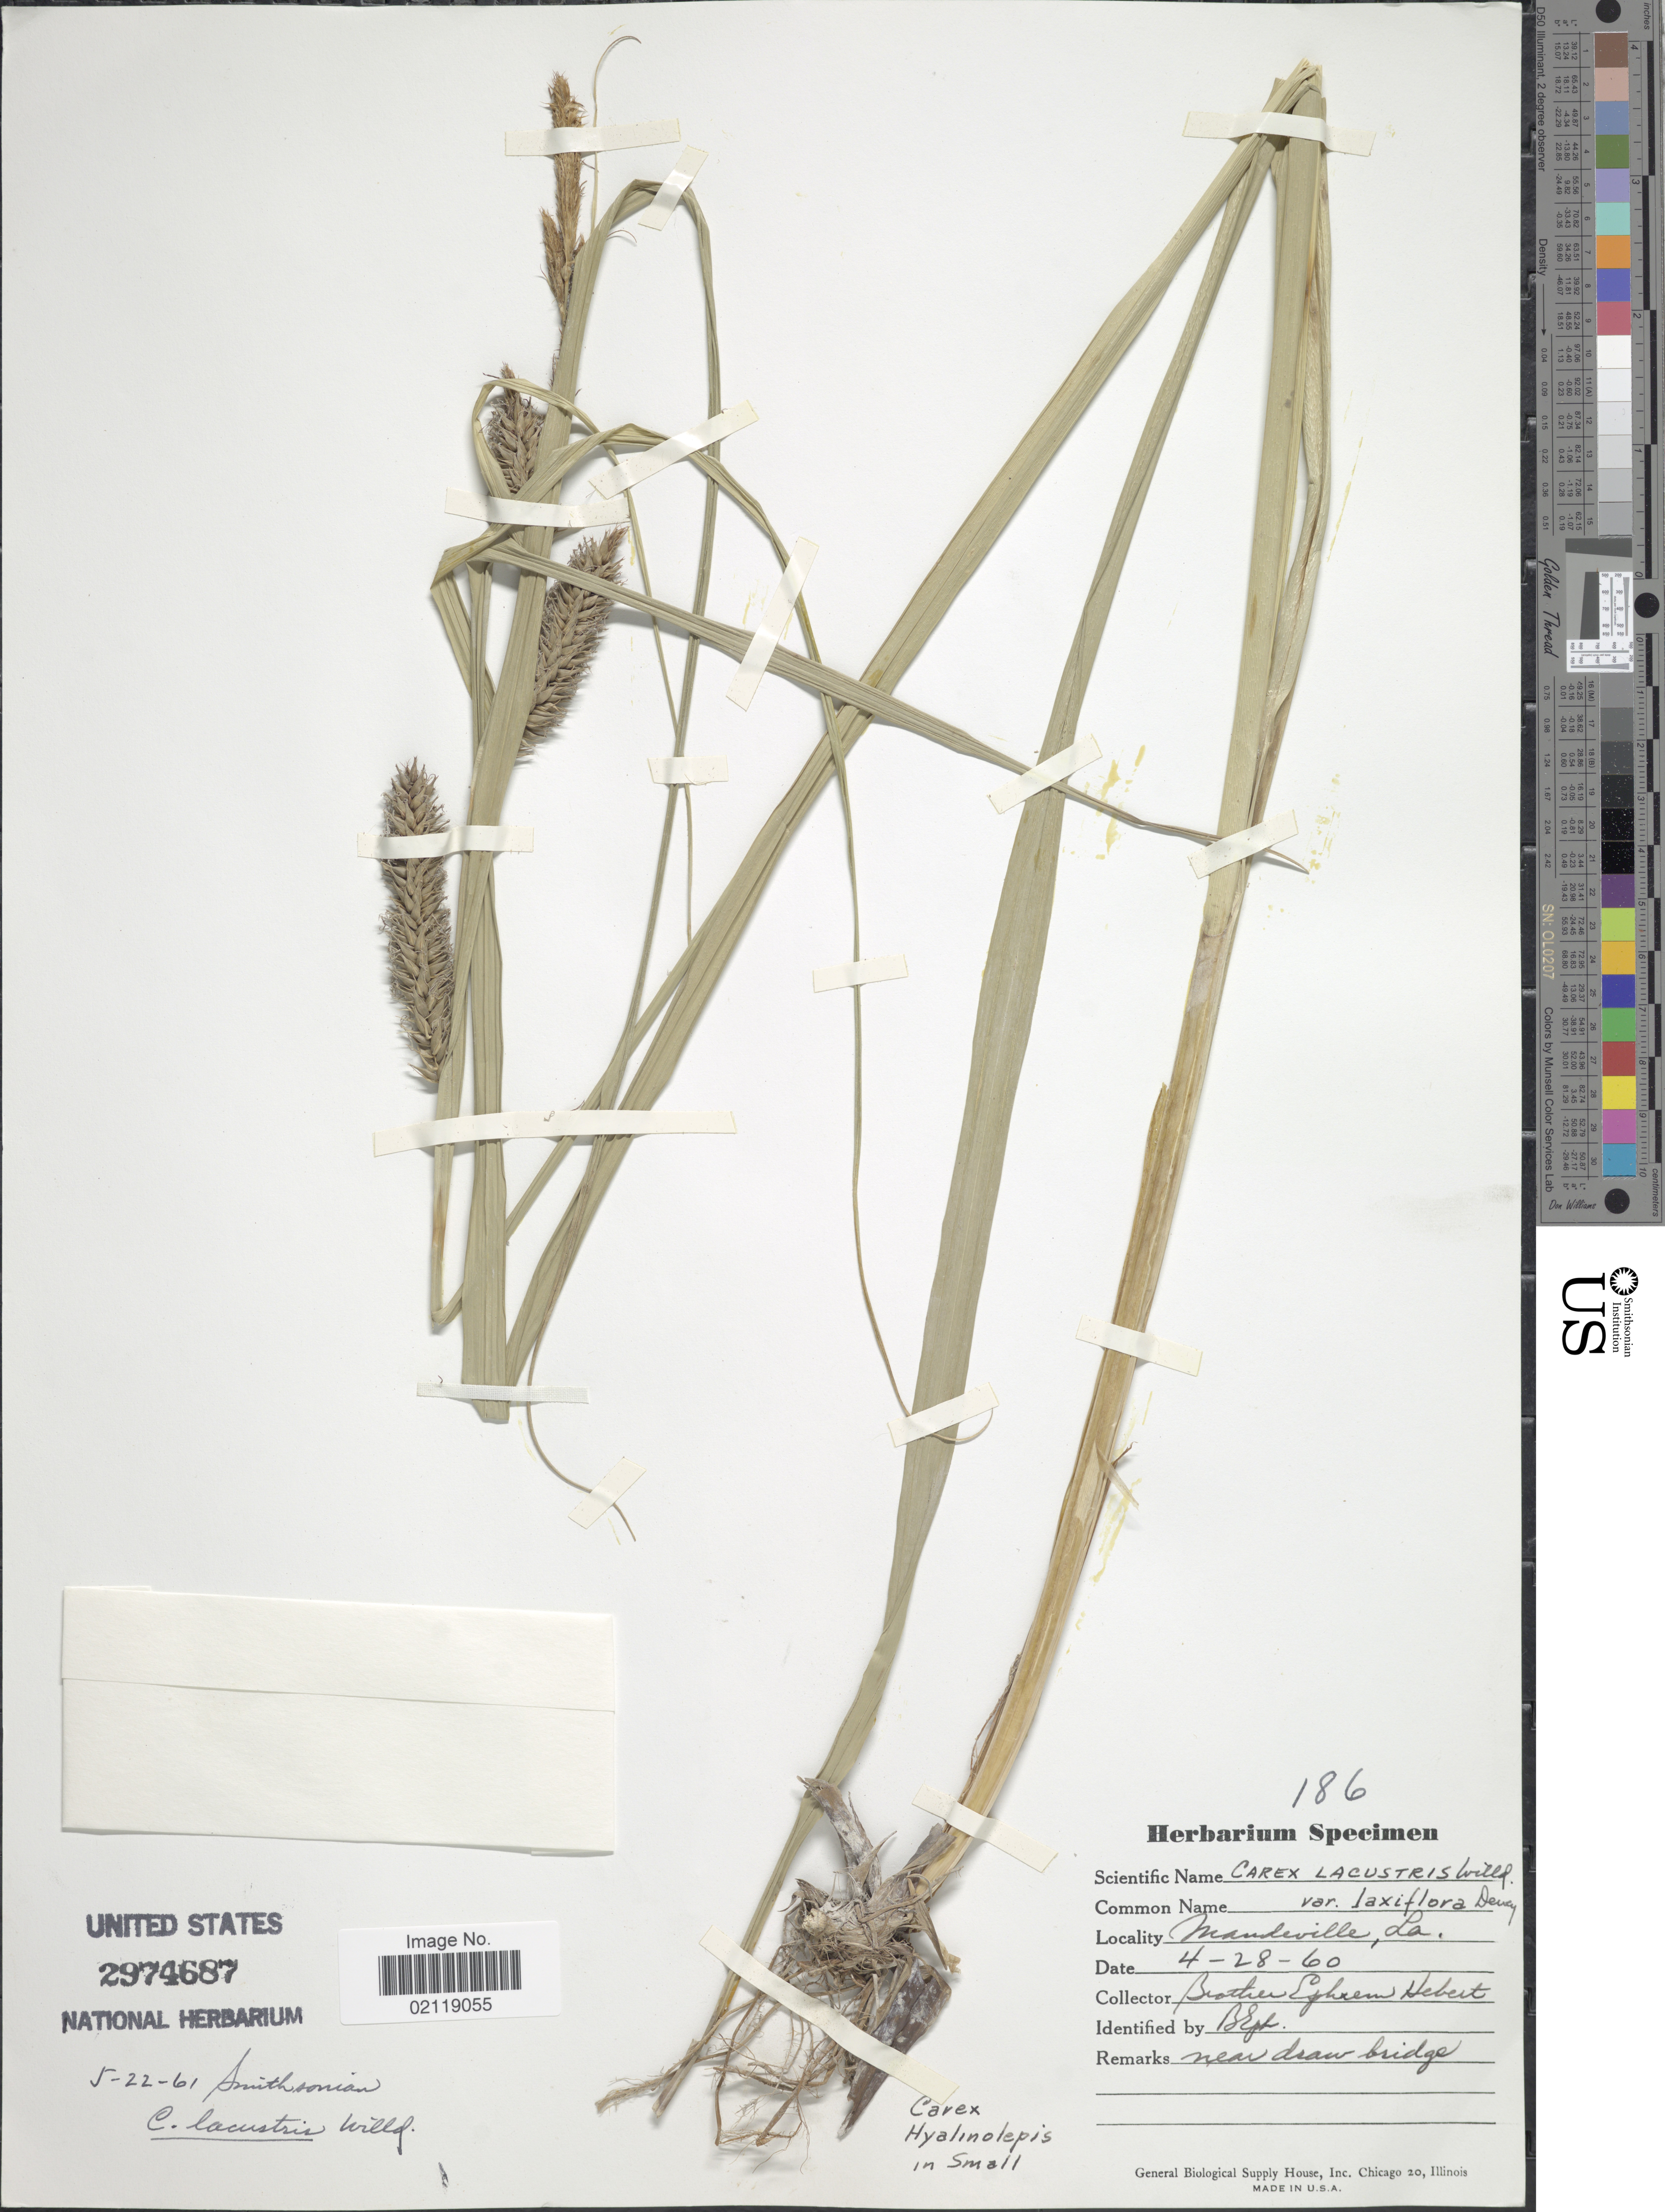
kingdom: Plantae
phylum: Tracheophyta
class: Liliopsida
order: Poales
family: Cyperaceae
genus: Carex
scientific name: Carex lacustris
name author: Willd.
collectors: E. Hebert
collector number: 186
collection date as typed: Transcribed d/m/y: 28/4/60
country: United States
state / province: Louisiana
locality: Mandeville, La.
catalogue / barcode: US 2974687